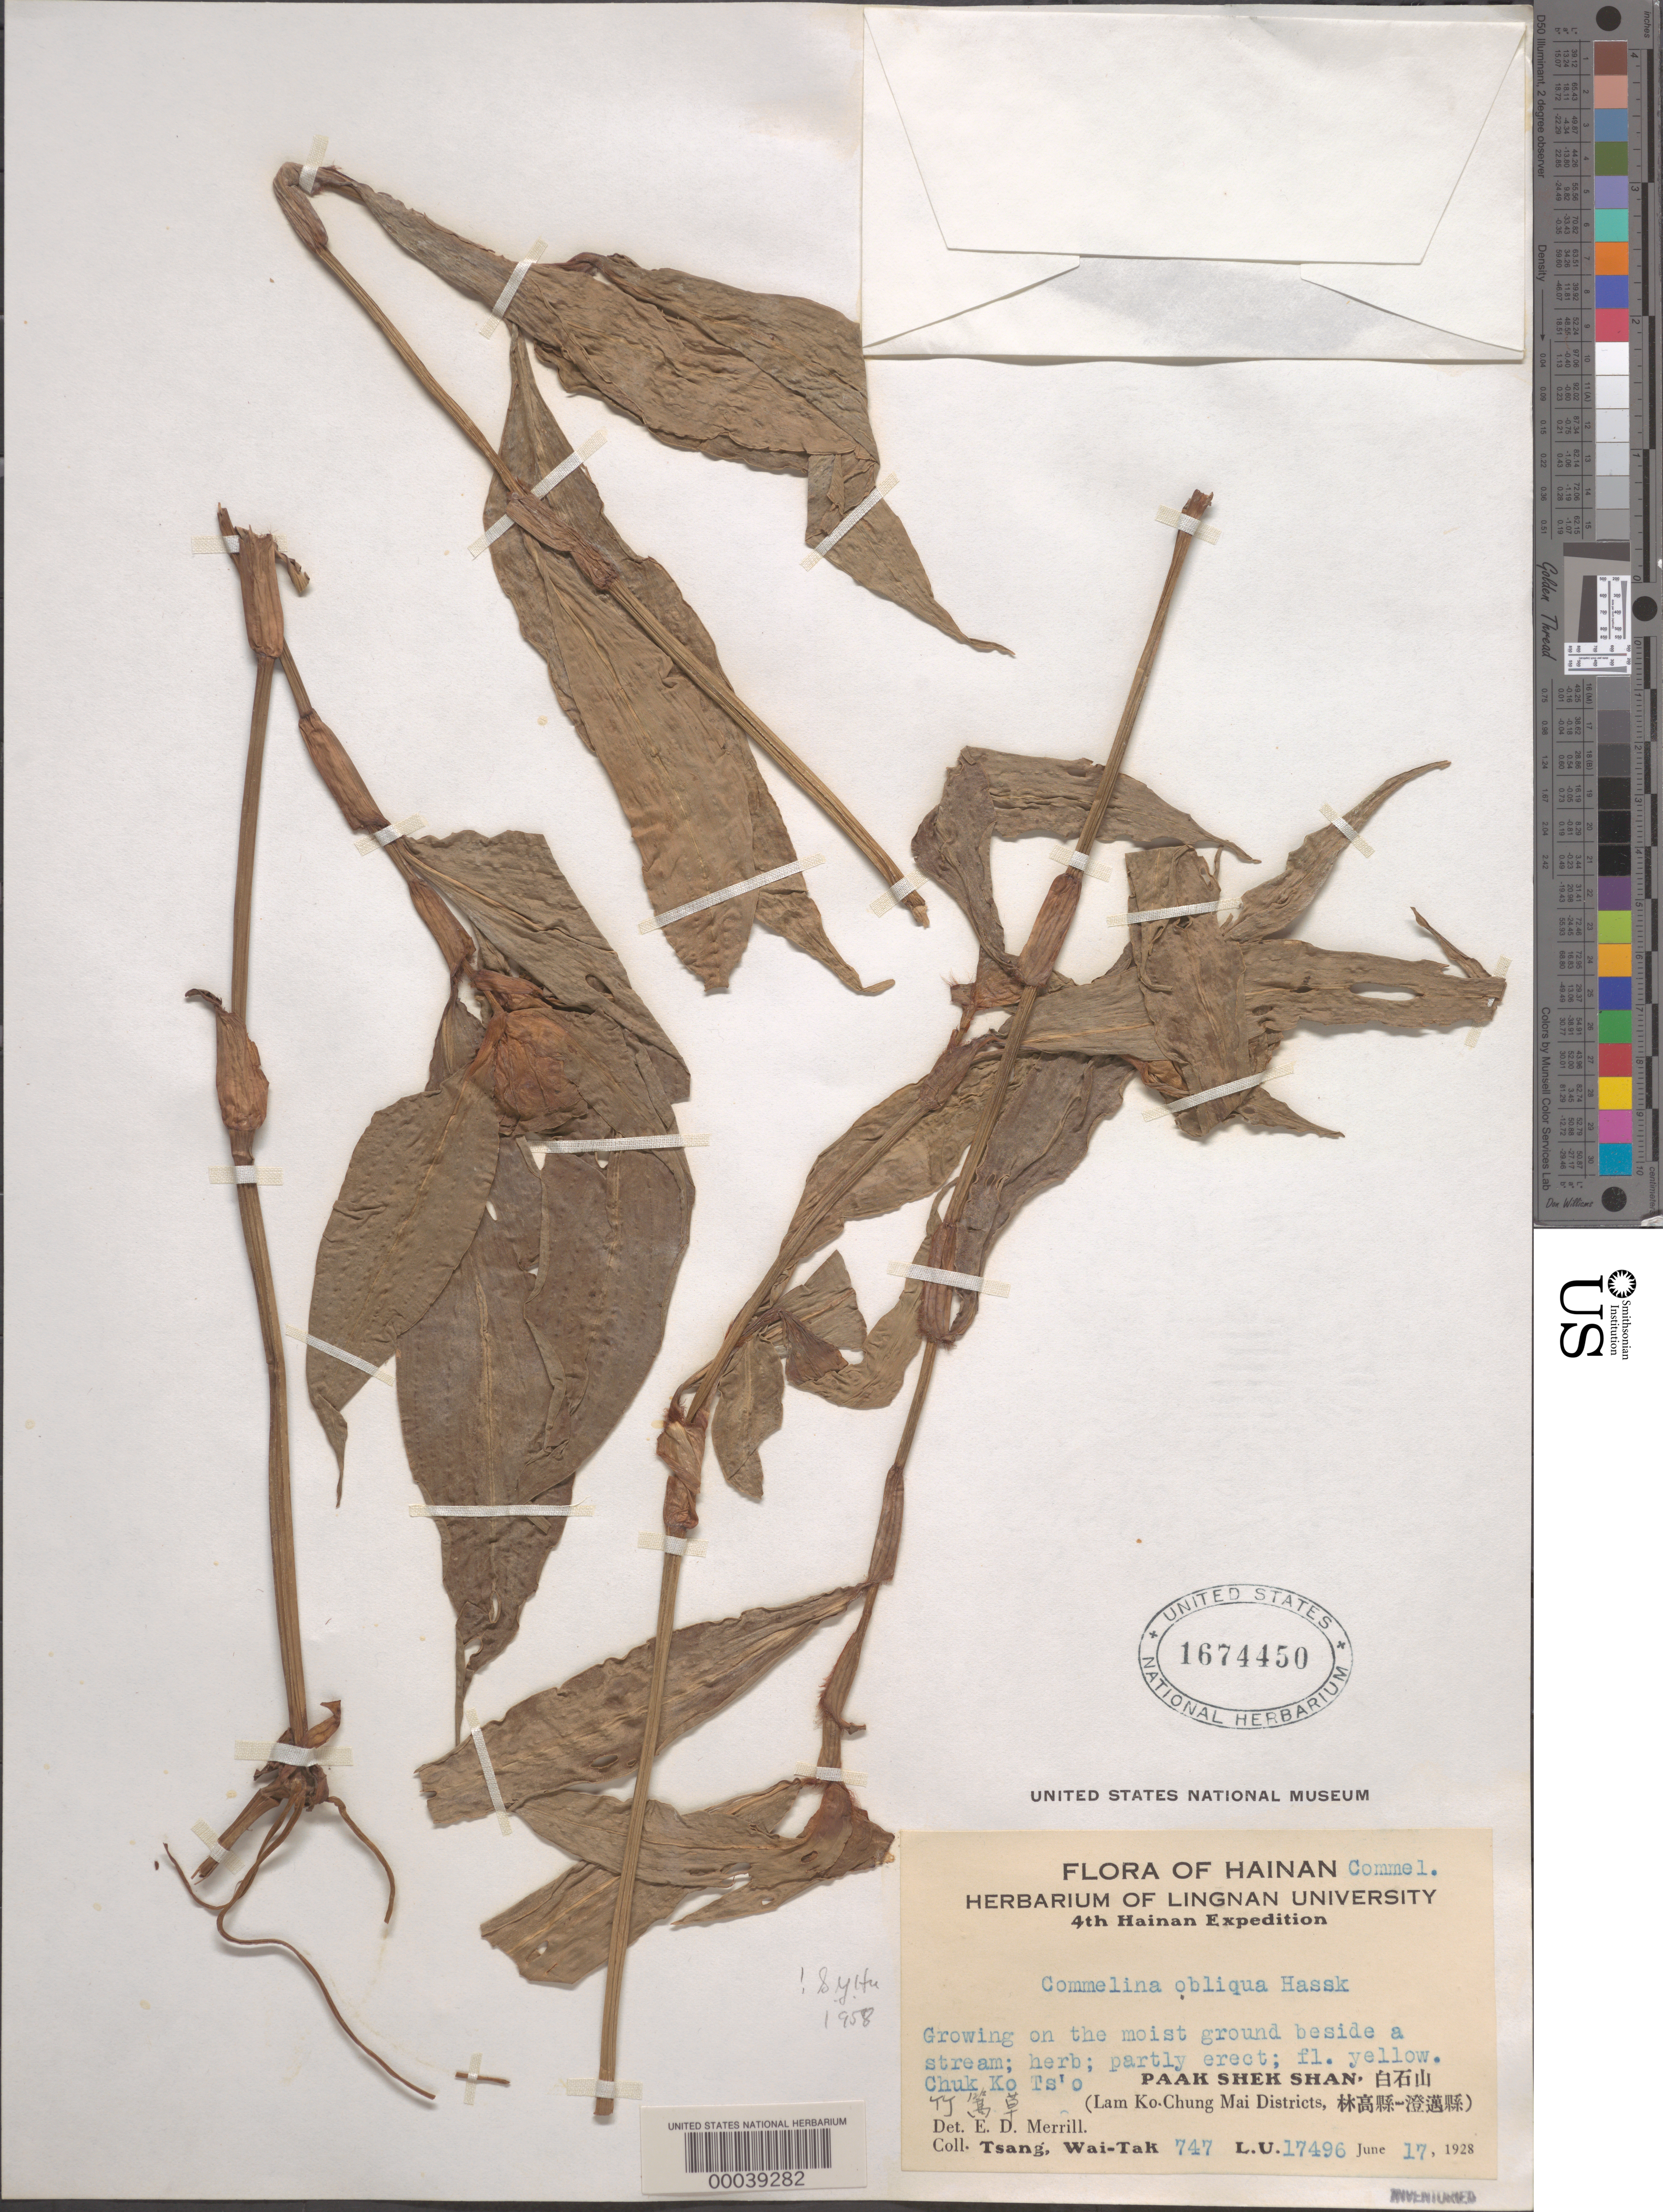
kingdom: Plantae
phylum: Tracheophyta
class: Liliopsida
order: Commelinales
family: Commelinaceae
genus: Commelina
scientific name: Commelina paludosa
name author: Blume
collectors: W. T. Tsang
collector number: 747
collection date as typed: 17 Jun 1928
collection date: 1928-06-17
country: China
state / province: Hainan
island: Hainan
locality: Chuk ko ts'o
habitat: Moist soil, near stream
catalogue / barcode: US 1674450